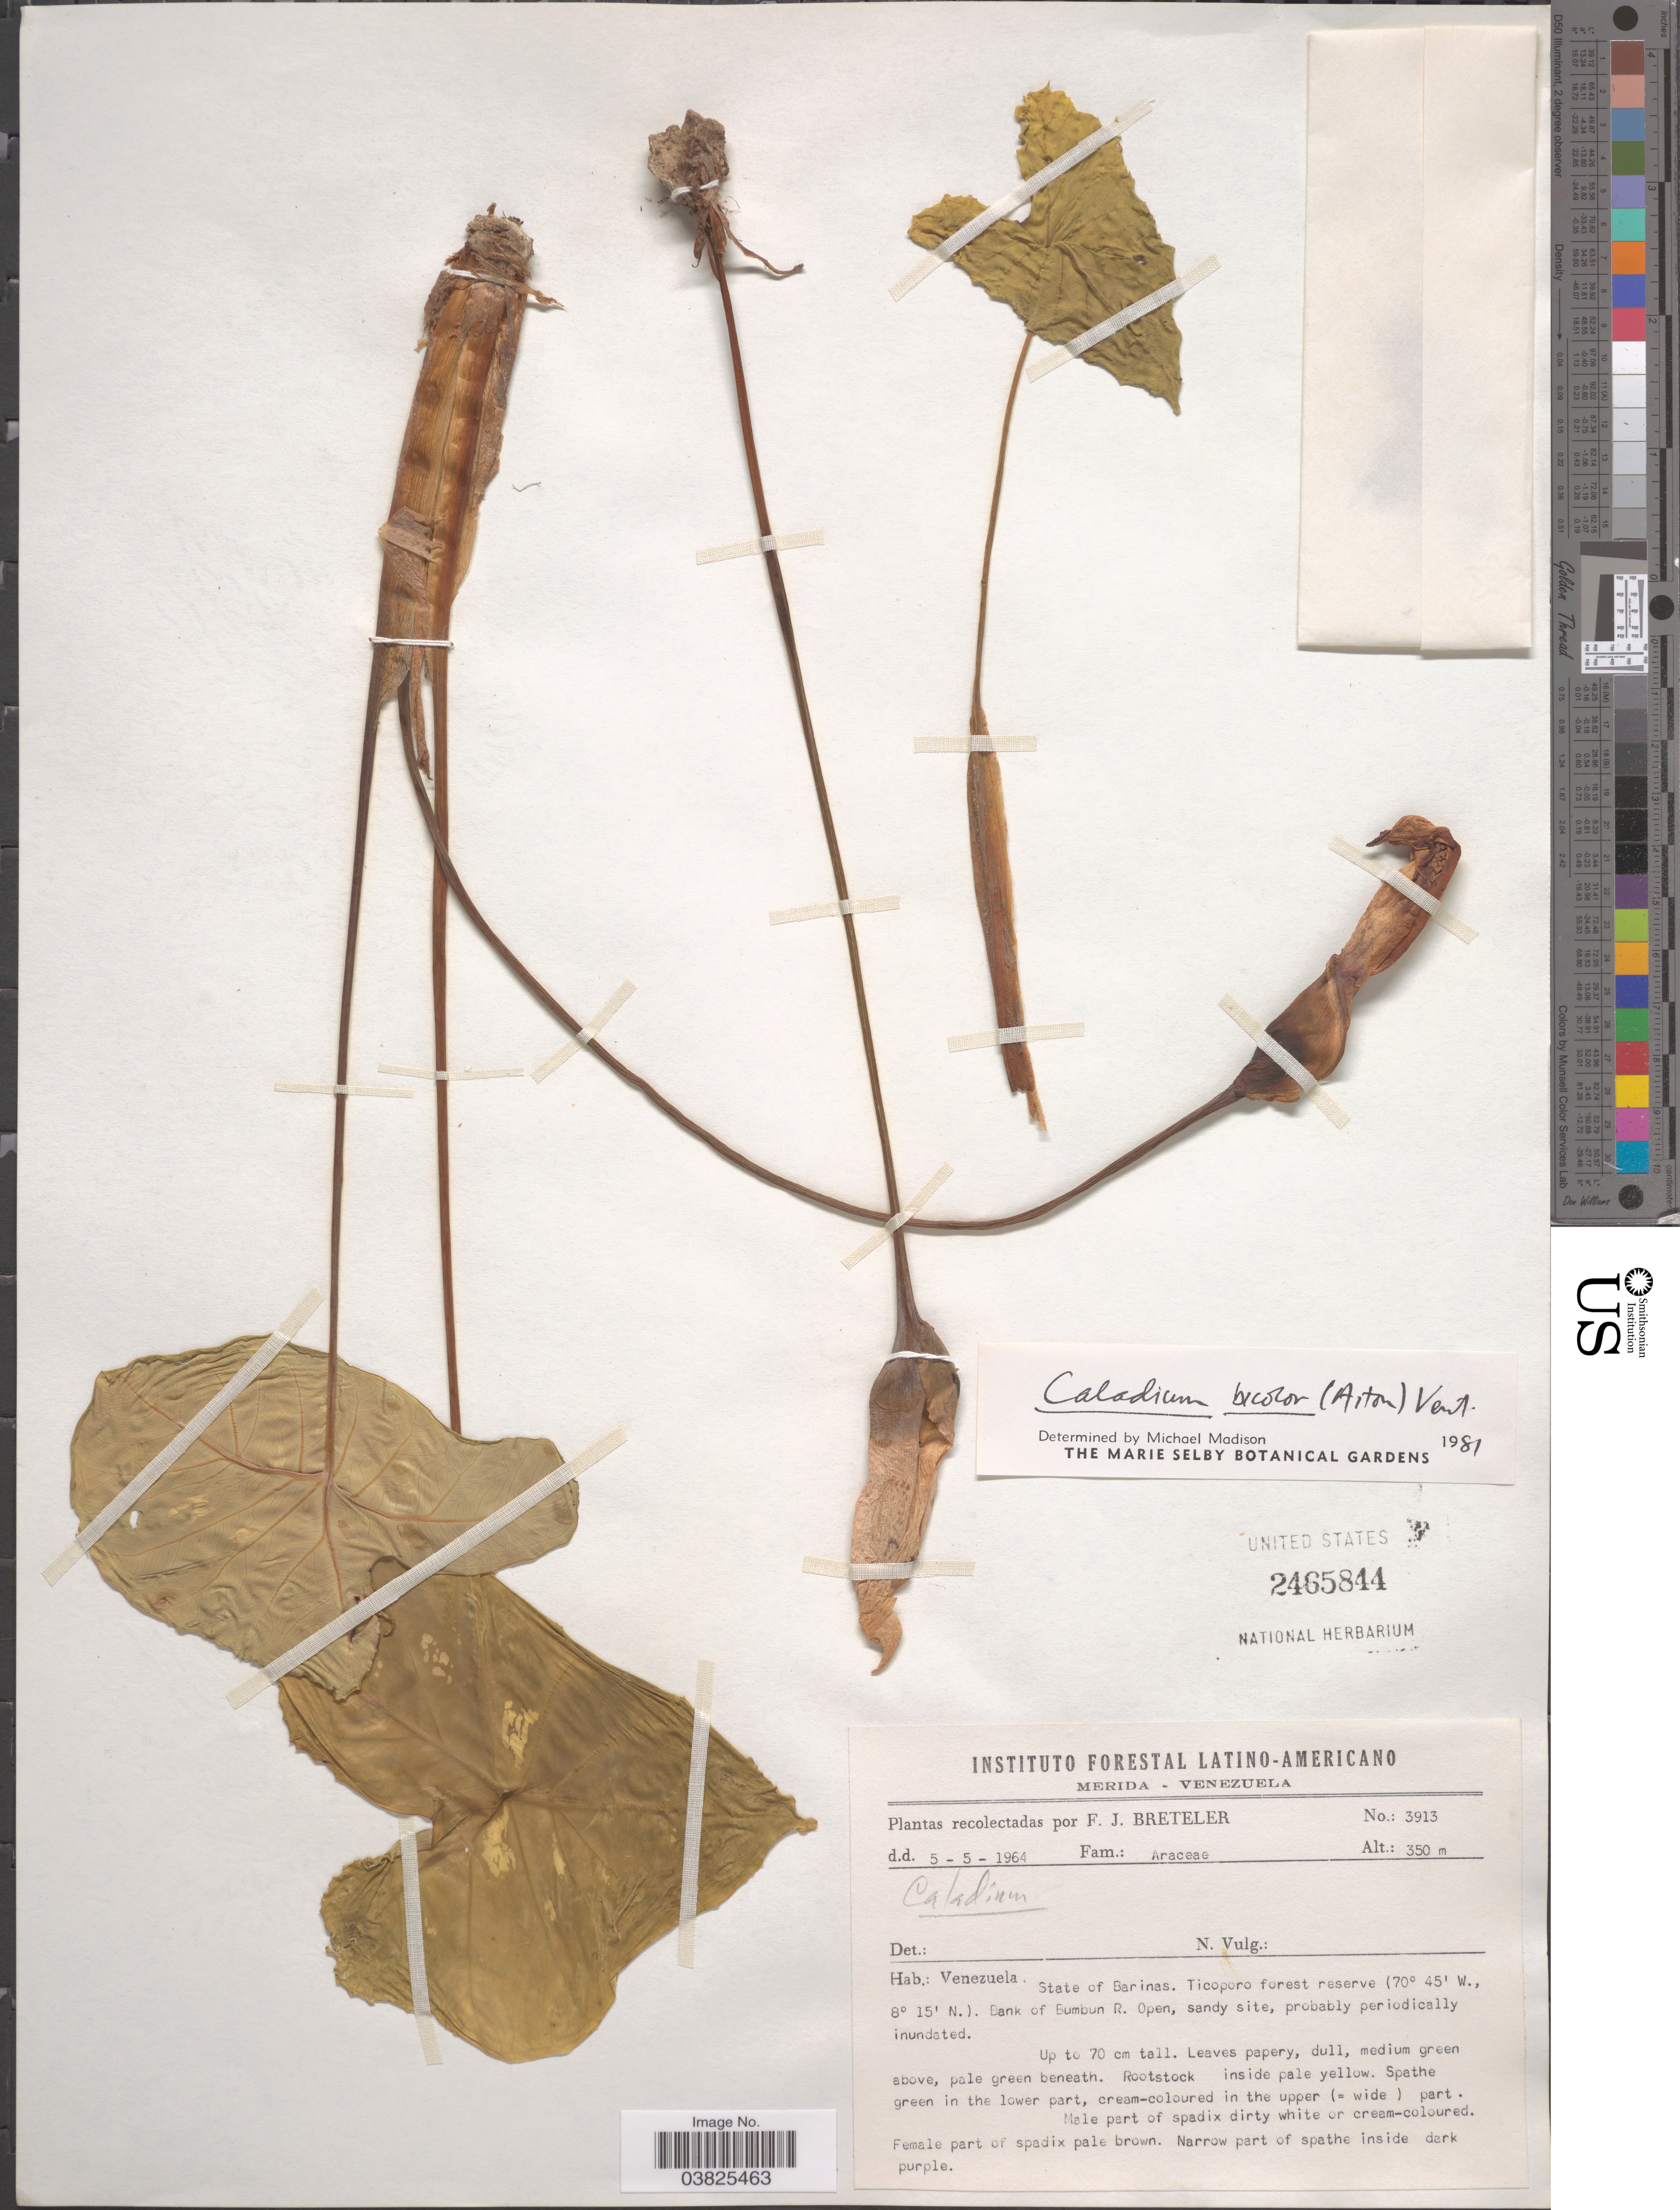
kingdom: Plantae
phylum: Tracheophyta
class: Liliopsida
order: Alismatales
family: Araceae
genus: Caladium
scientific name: Caladium bicolor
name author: (Aiton) Vent.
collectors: F. J. Breteler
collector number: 3913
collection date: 1964-05-05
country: Venezuela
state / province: Barinas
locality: Ticoporo forest reserve. Bank of Bumbun R.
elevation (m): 350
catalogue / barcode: US 2465844